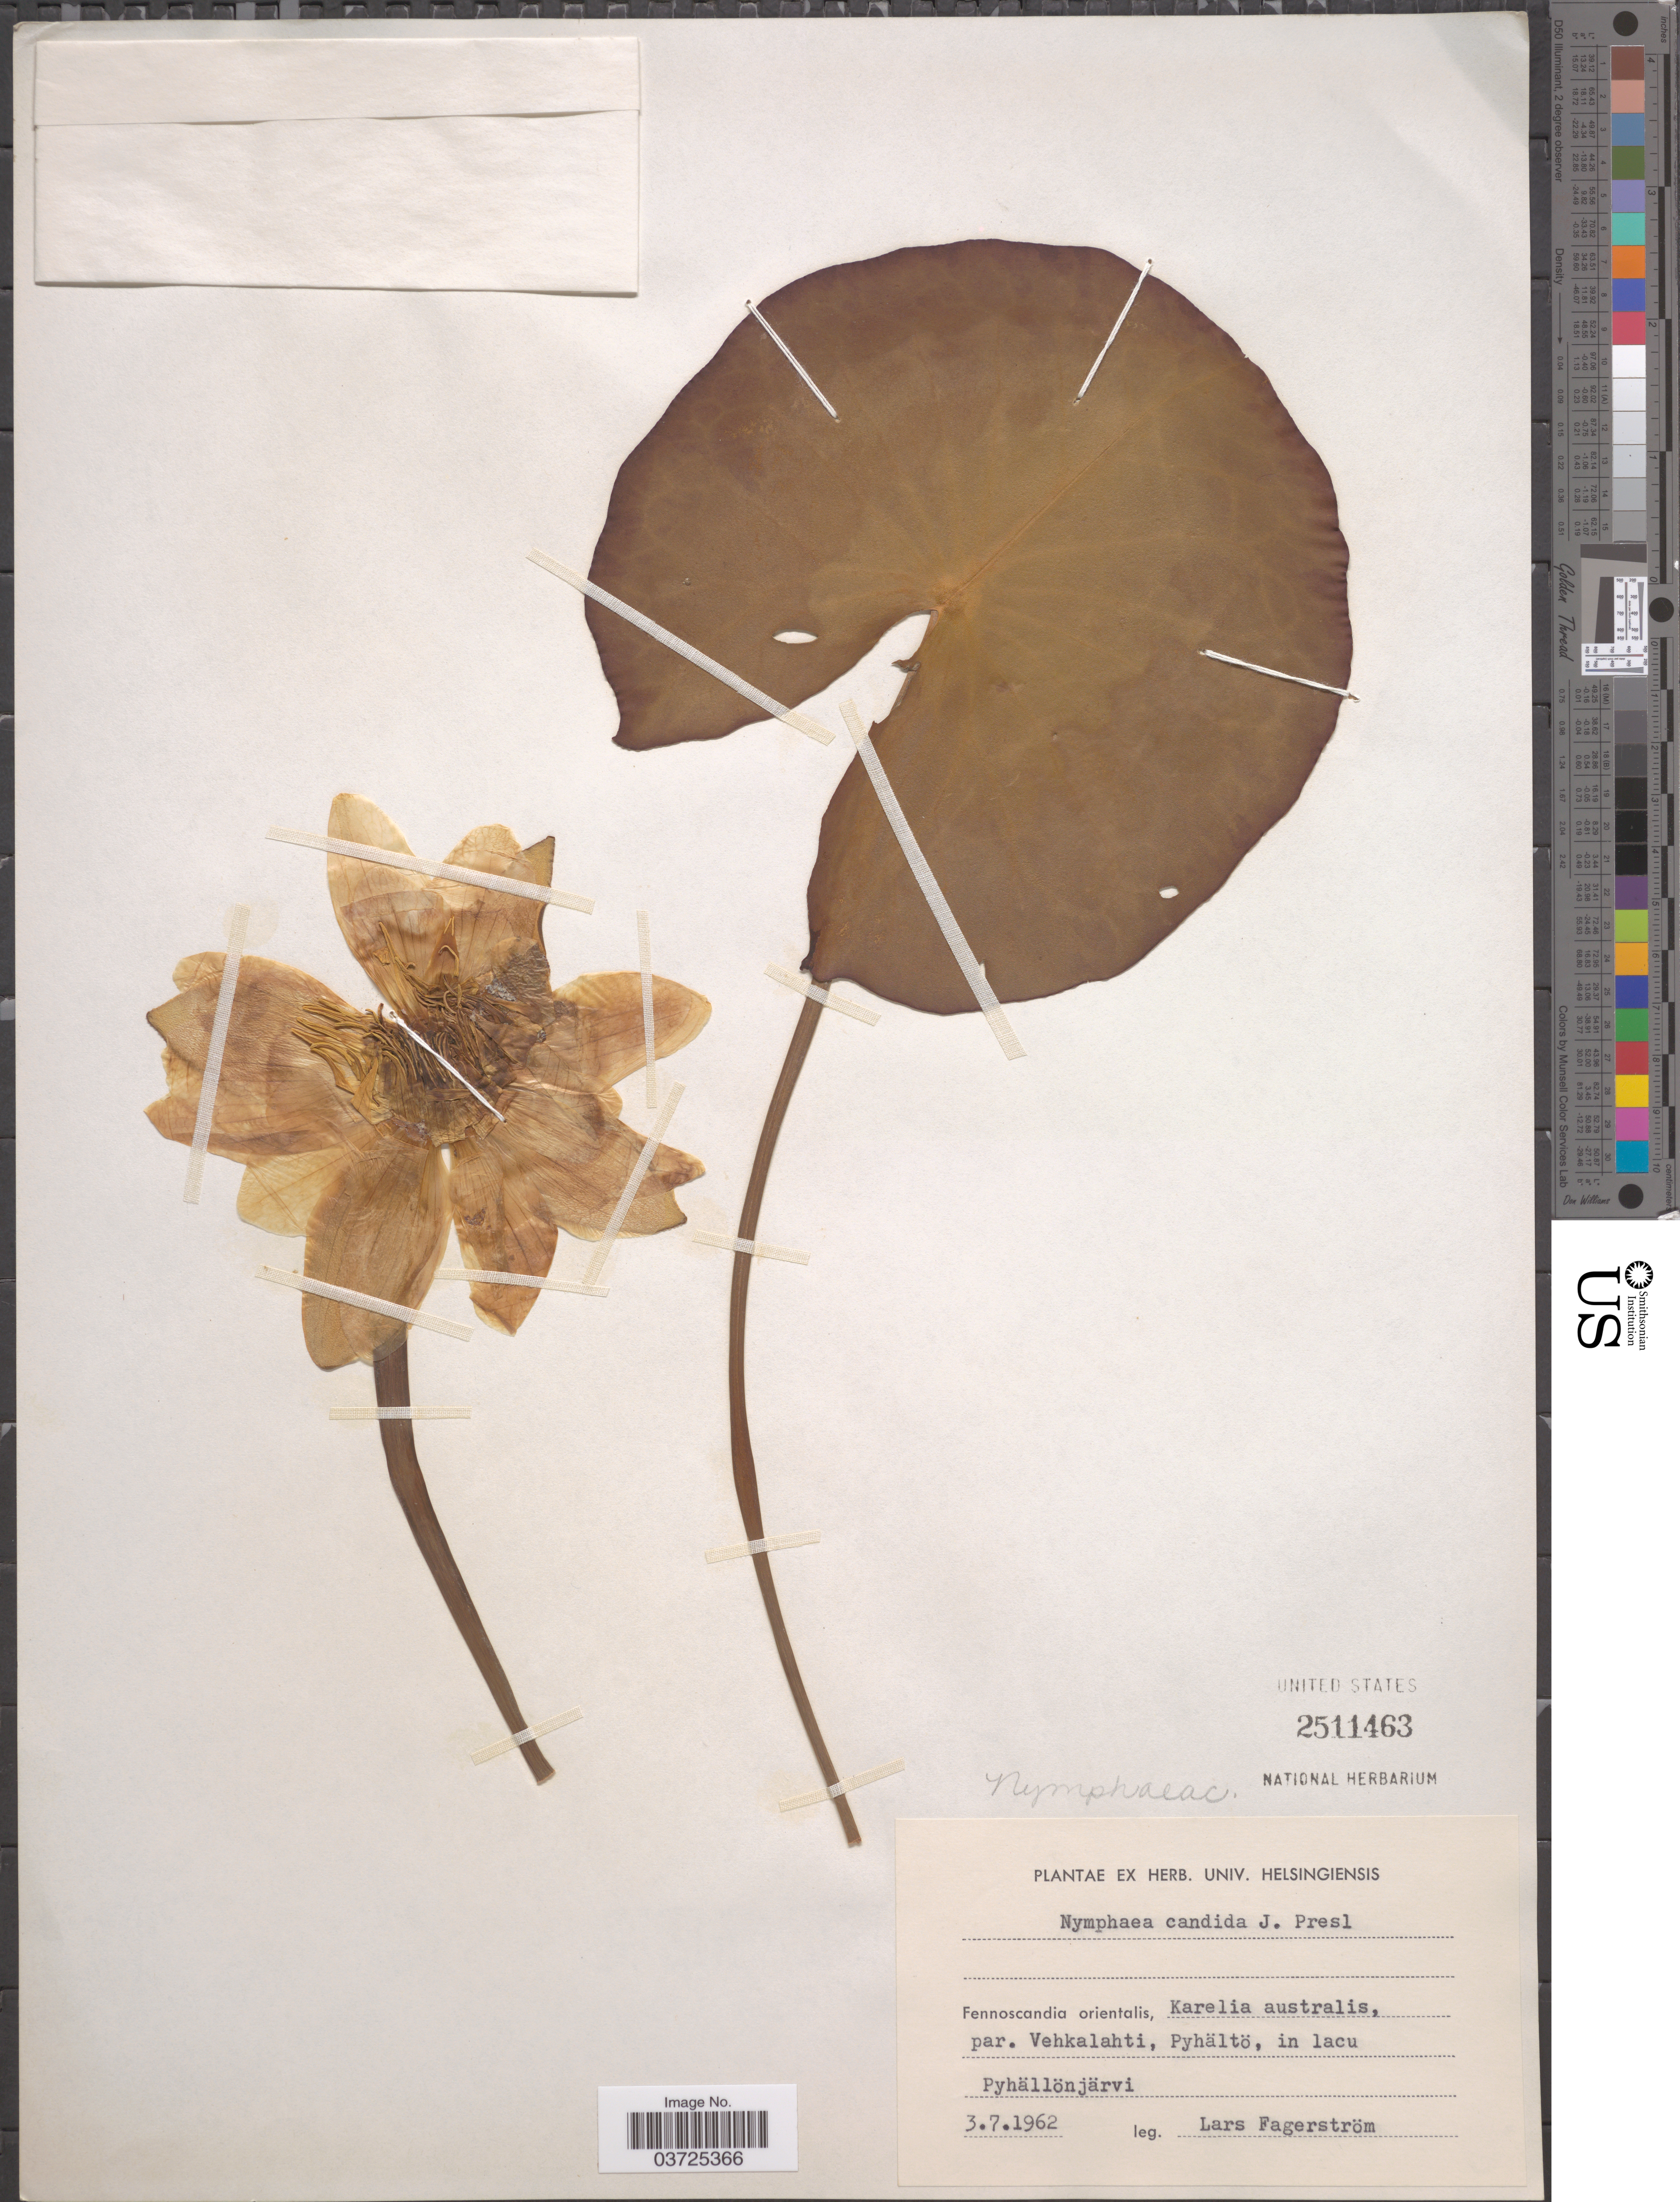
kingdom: Plantae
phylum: Tracheophyta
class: Magnoliopsida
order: Nymphaeales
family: Nymphaeaceae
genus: Nymphaea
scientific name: Nymphaea candida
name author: J. Presl & C. Presl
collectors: L. Fagerstrom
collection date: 1962-07-03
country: Finland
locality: Fennoscandia orientalis, karelia australis, par. Vahkalahti, Pyhältö, in lacu Pyhällönjärvi.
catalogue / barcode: US 2511463